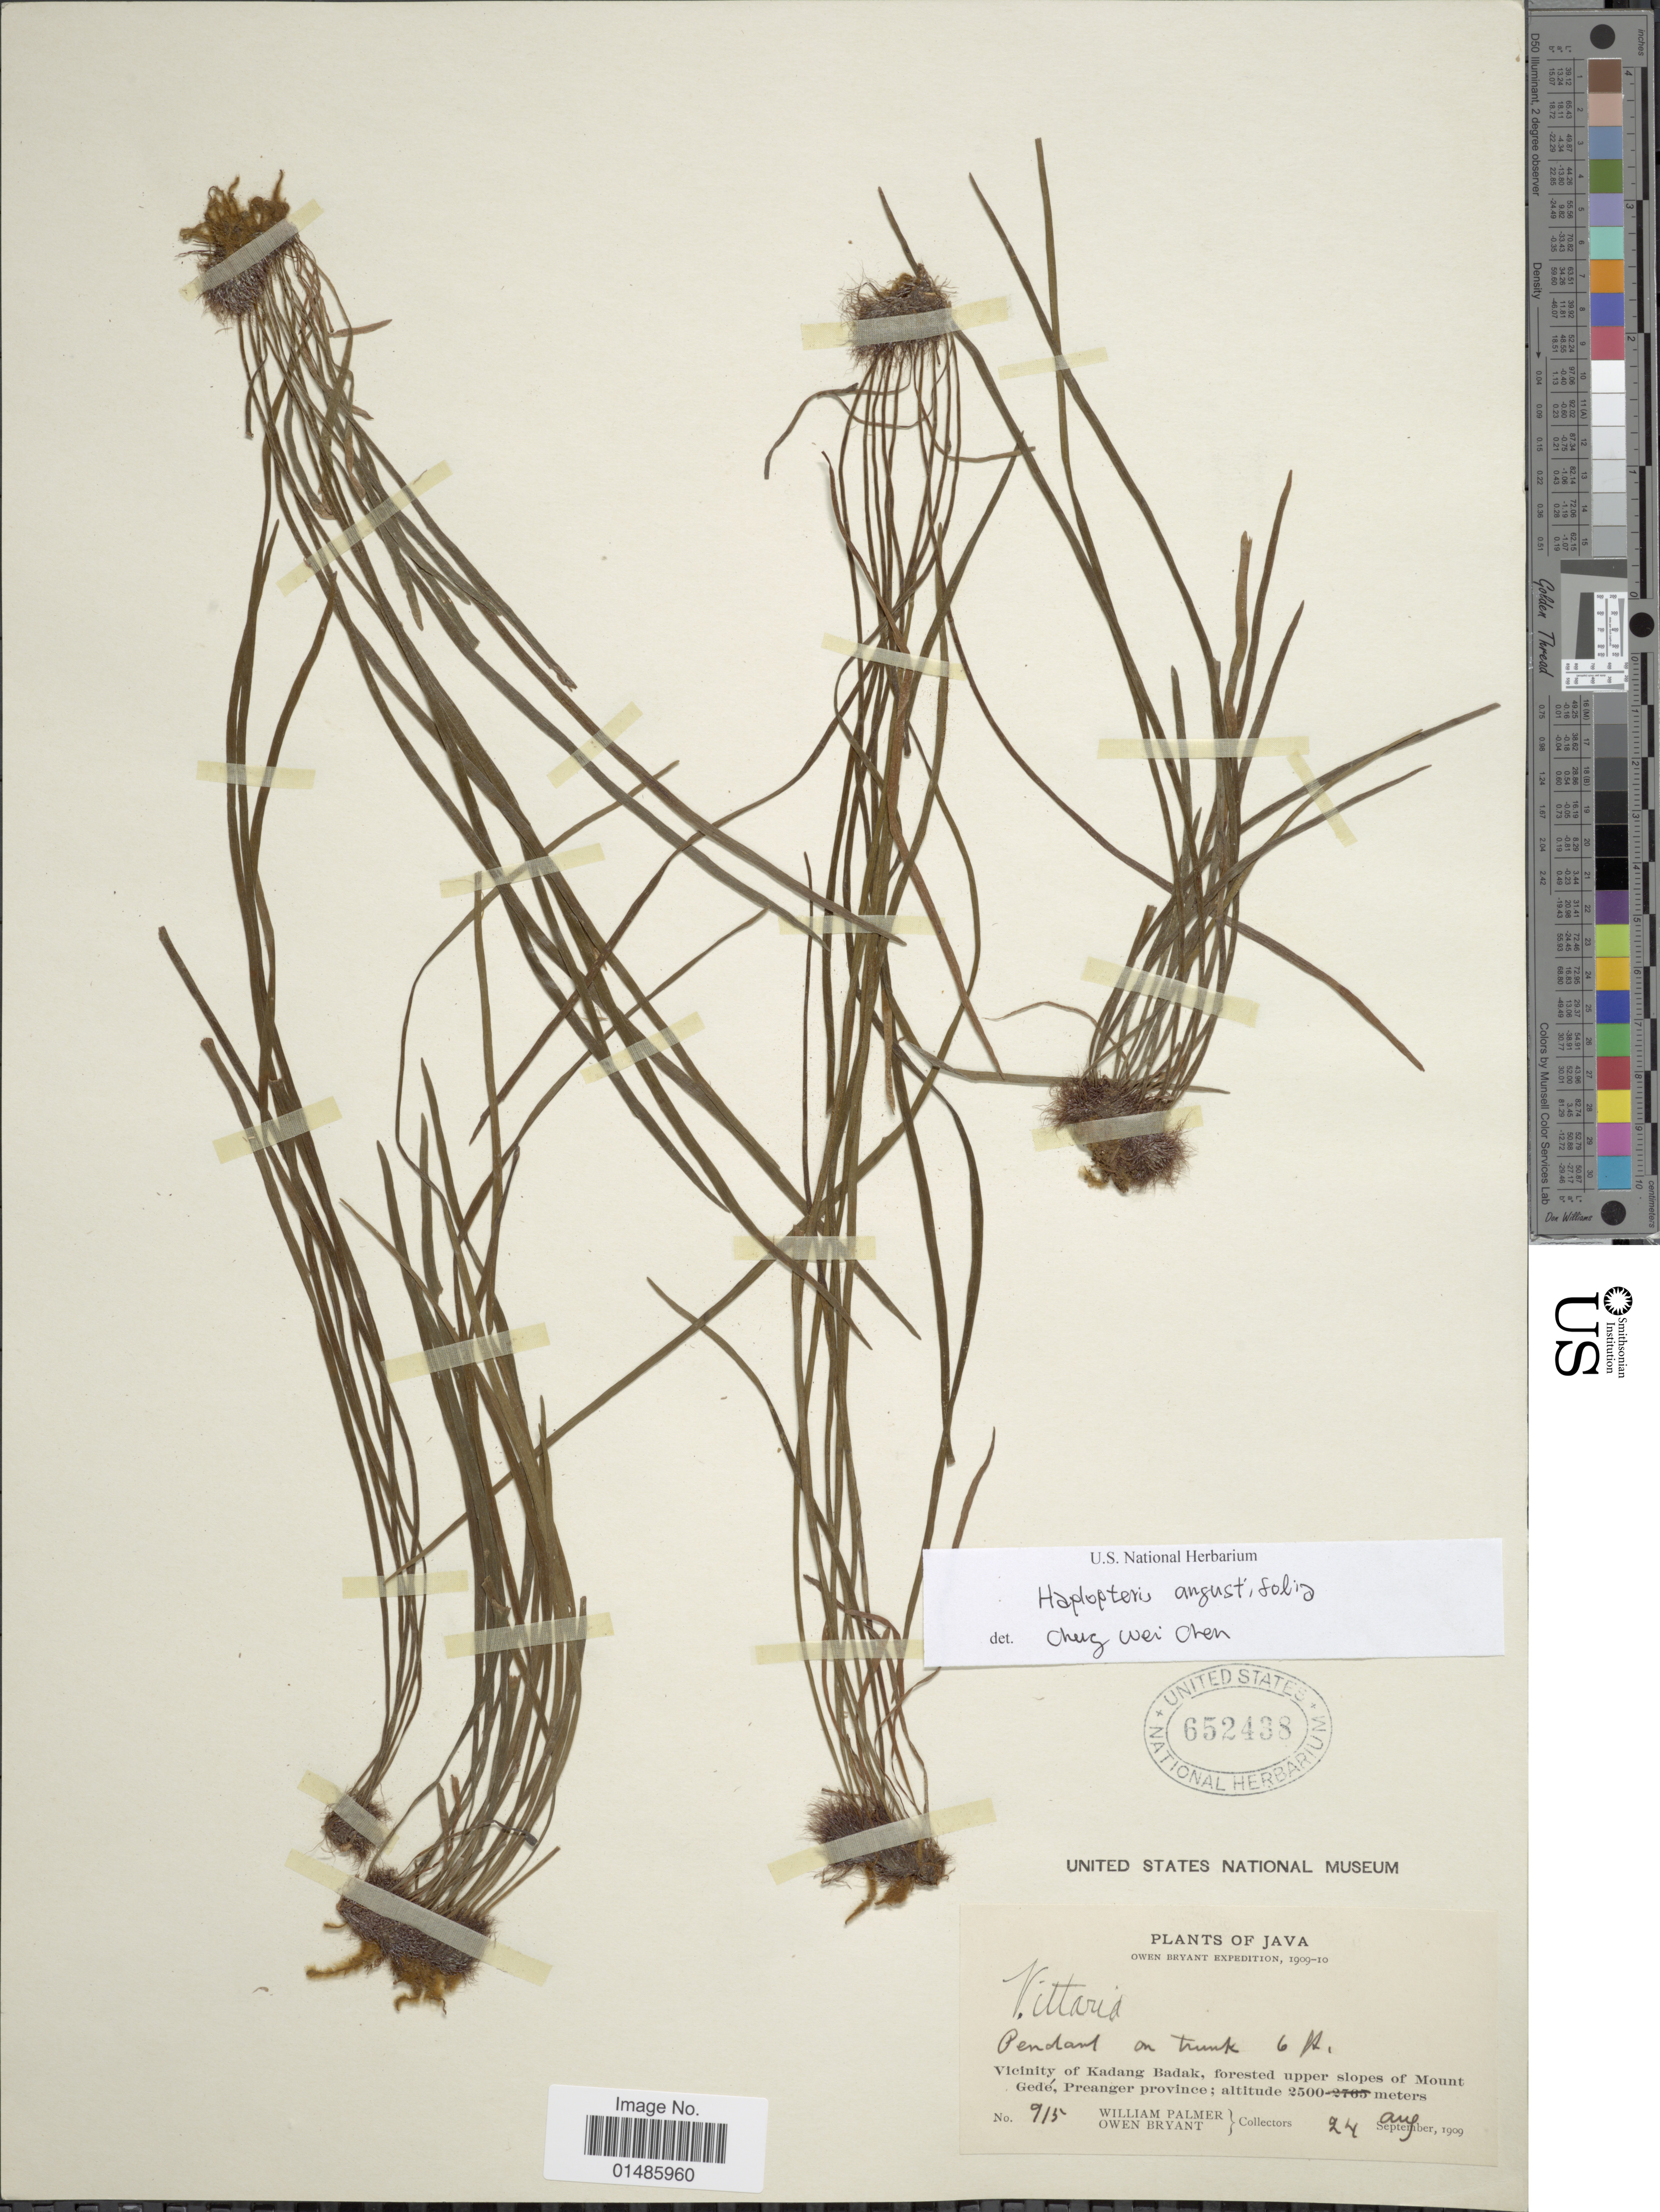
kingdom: Plantae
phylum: Tracheophyta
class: Polypodiopsida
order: Polypodiales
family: Pteridaceae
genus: Haplopteris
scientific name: Haplopteris angustifolia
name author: (Blume) E.H. Crane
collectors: W. Palmer & O. Bryant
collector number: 915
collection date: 1909-08-24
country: Indonesia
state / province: Java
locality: Vicinity of Kadang Badak, forested upper slopes of Mount Gedé, Preanger province.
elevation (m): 2500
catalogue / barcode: US 652438